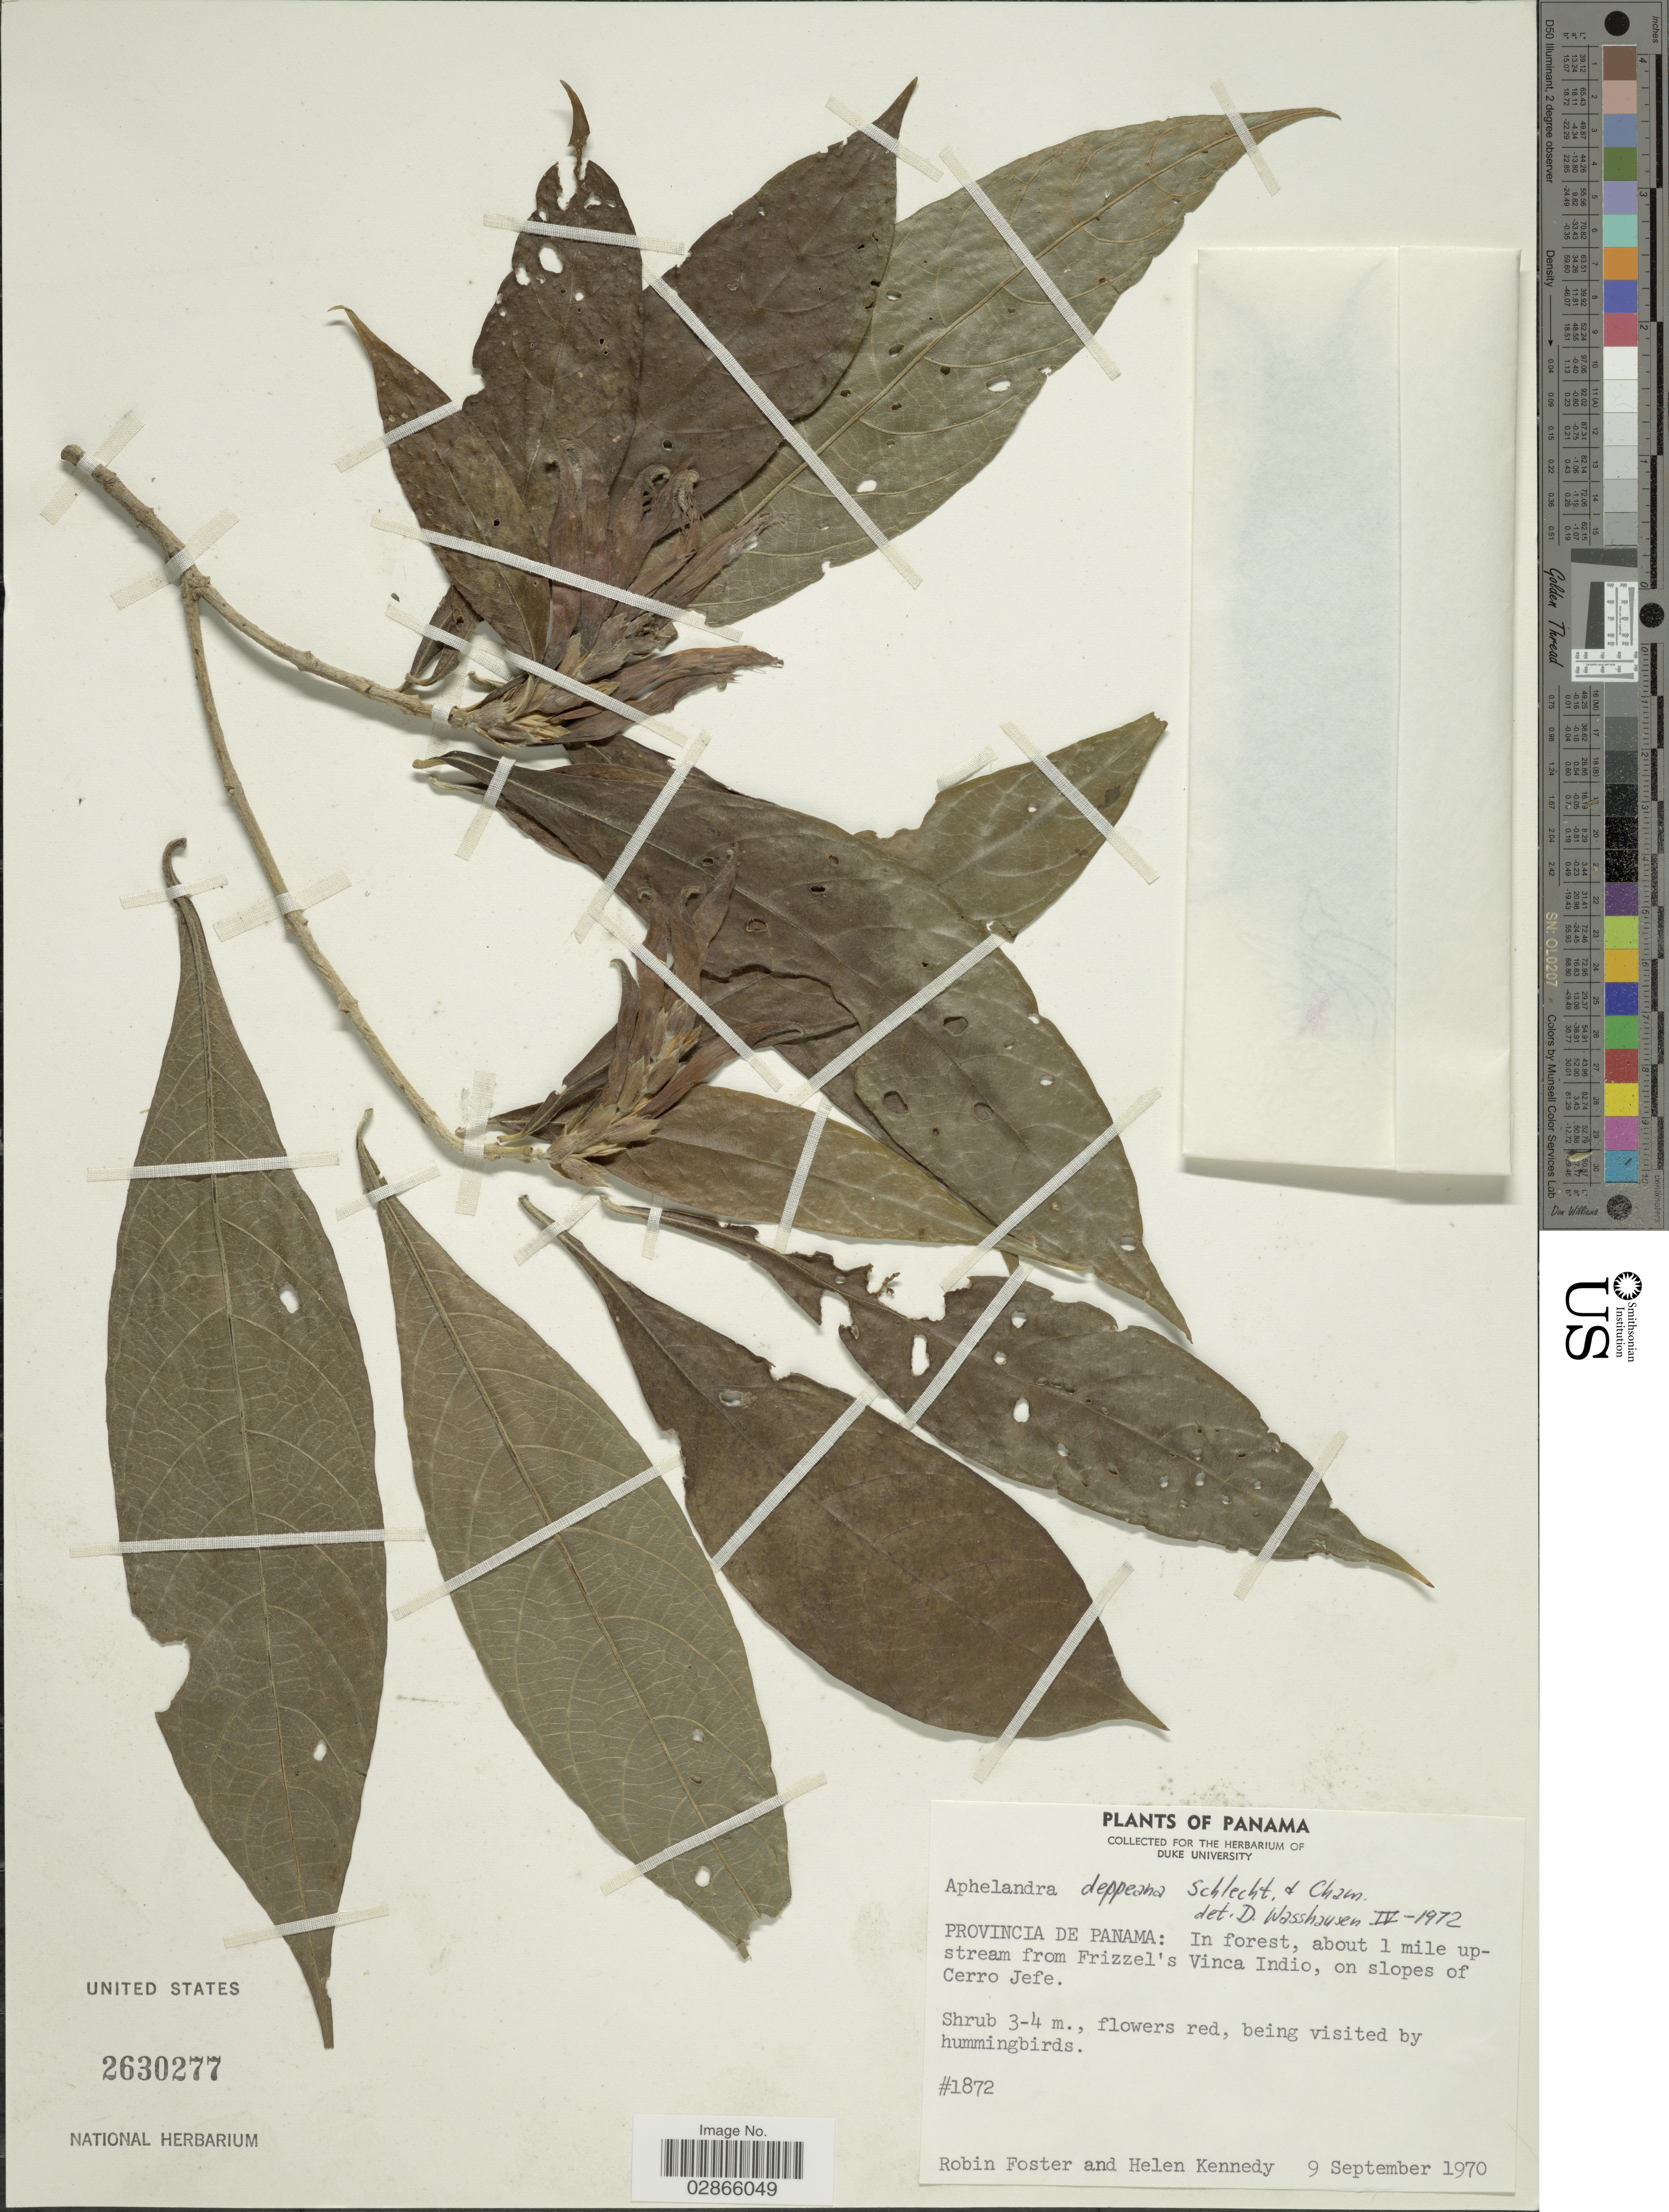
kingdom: Plantae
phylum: Tracheophyta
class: Magnoliopsida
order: Lamiales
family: Acanthaceae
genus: Aphelandra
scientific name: Aphelandra panamensis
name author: McDade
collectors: R. B. Foster & H. Kennedy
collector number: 1872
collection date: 1970-09-09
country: Panama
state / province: Panamá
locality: About 1 mile upstream from Frizzel's Vinca Indio, on slopes of Cerro Jefe.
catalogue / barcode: US 2630277